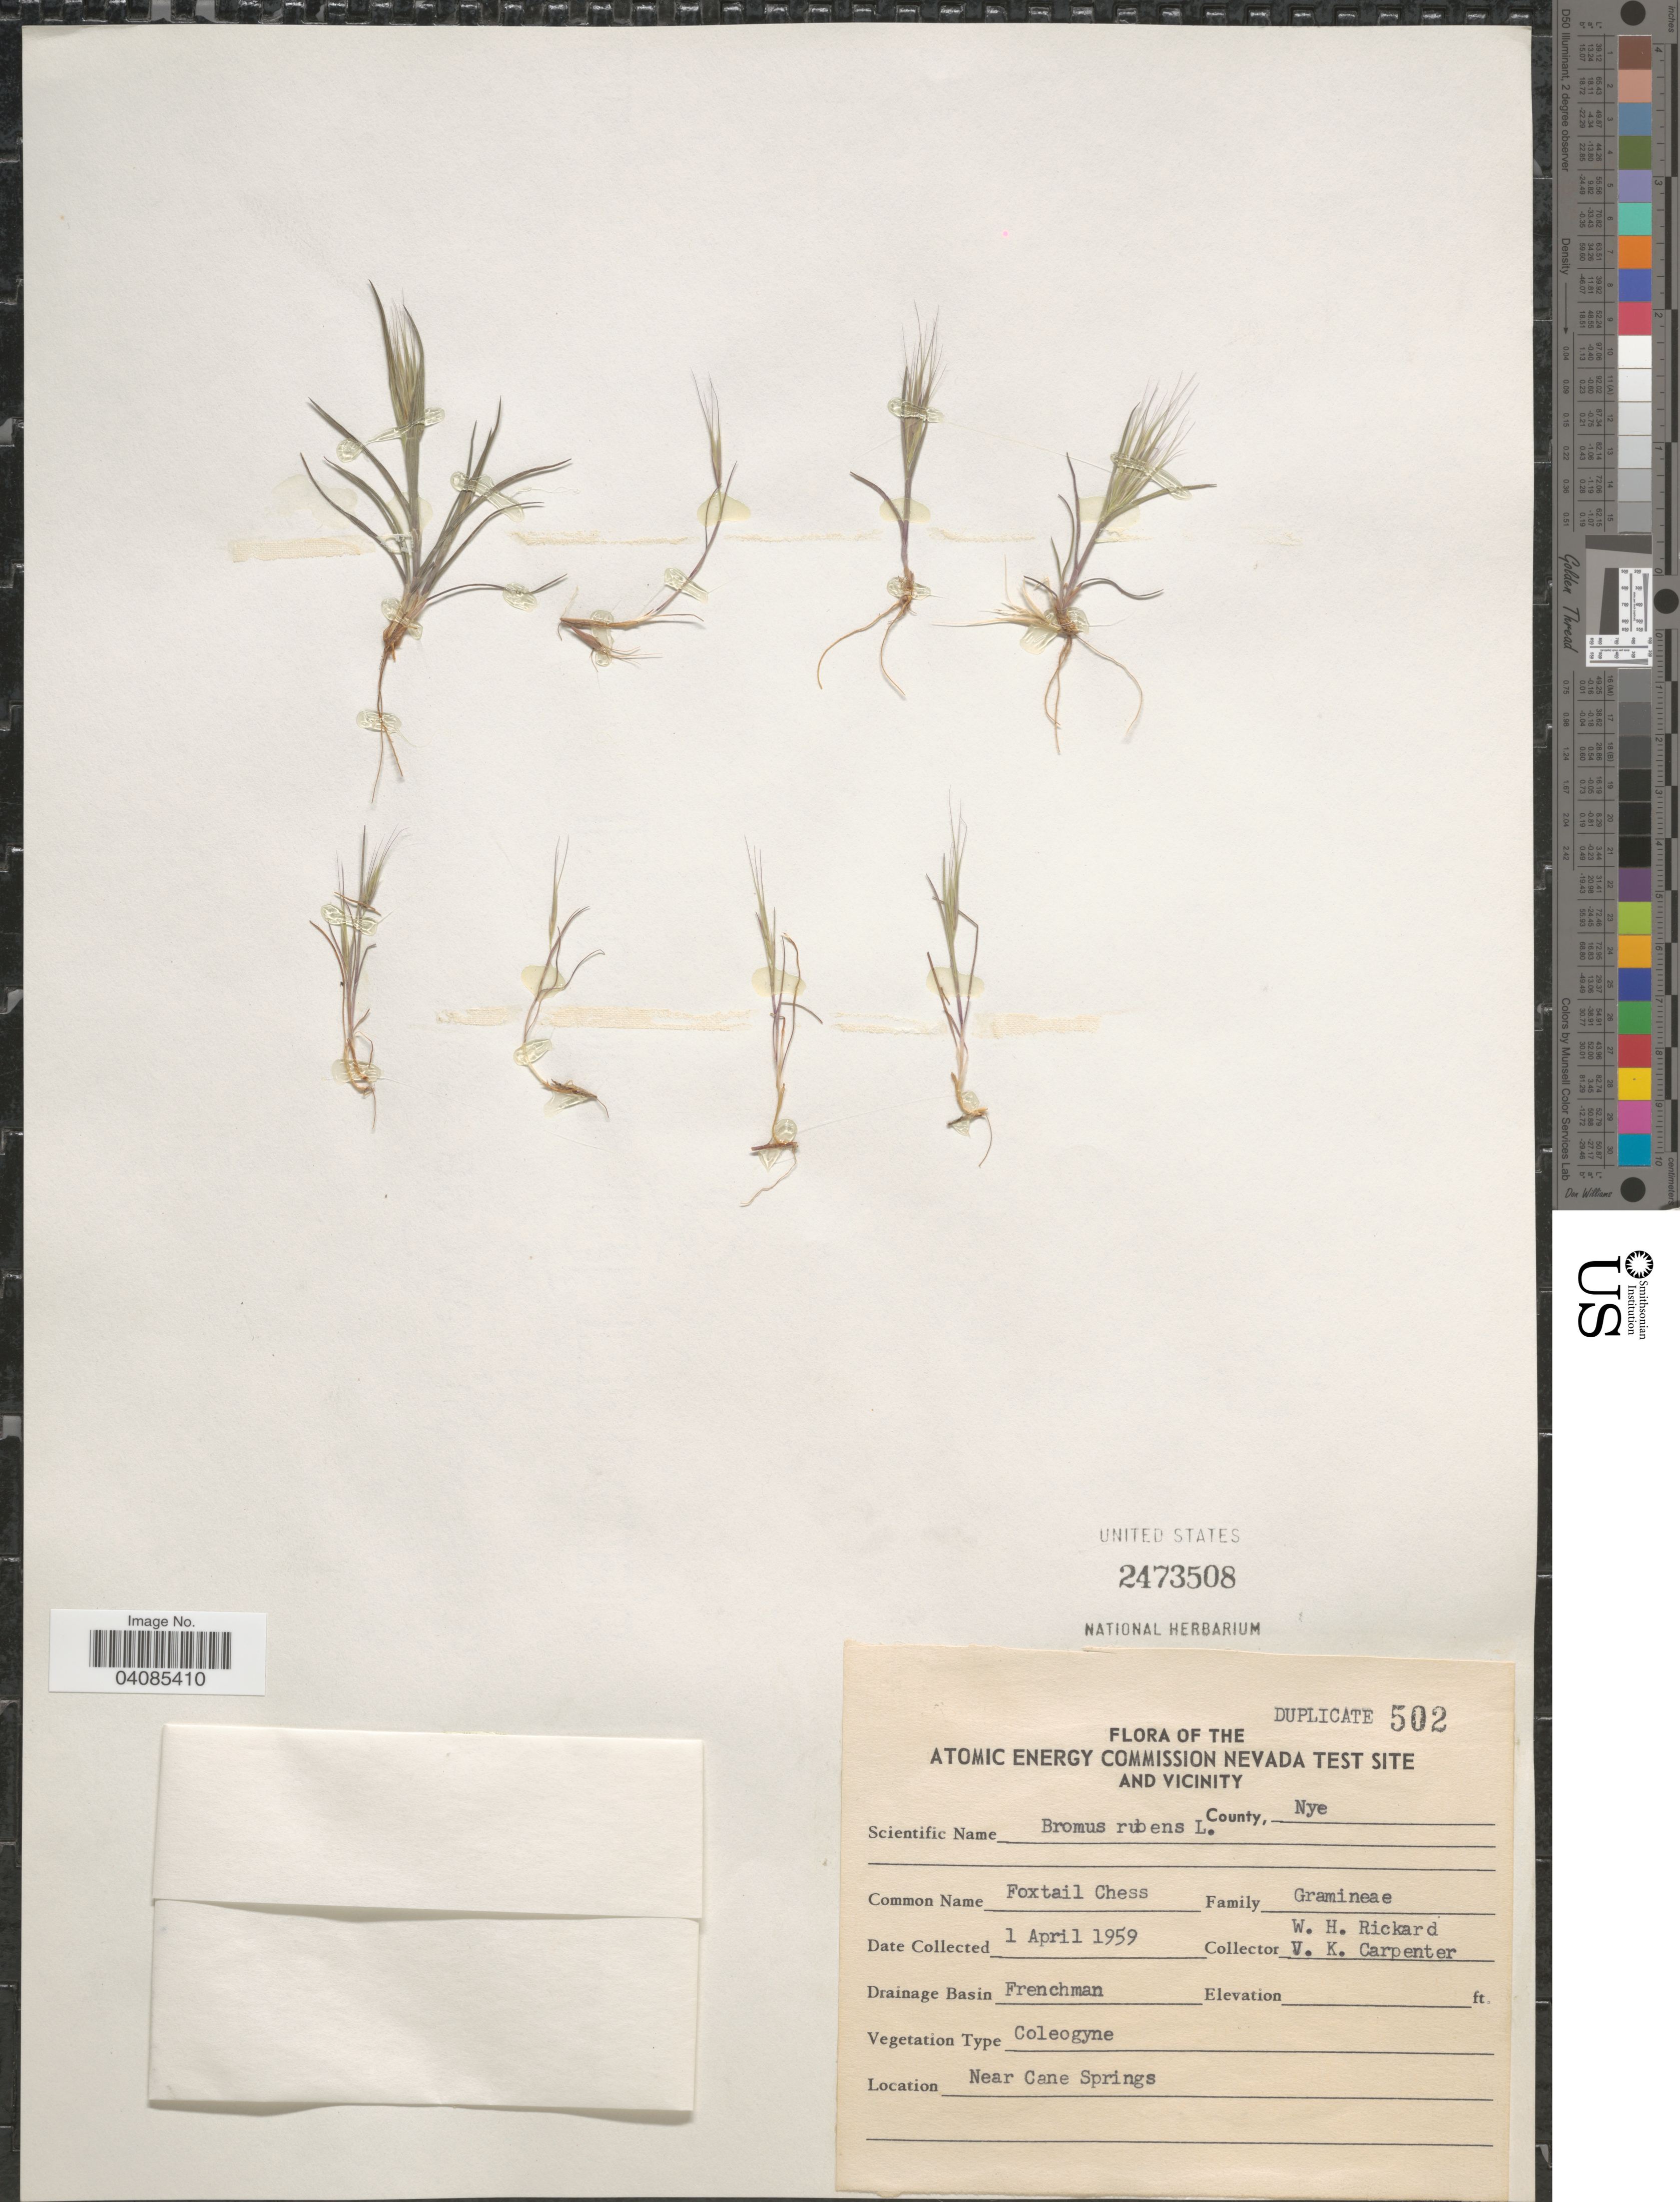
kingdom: Plantae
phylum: Tracheophyta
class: Liliopsida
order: Poales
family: Poaceae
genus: Bromus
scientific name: Bromus rubens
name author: L.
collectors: W. Rickard & J. C. Beatley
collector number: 502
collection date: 1959-04-01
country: United States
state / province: Nevada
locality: The Atomic Energy Commission's Nevada Test Site and Vicinity. County Nye. Drainage Basin Frenchamn. Near Cane Springs.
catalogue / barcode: US 2473508